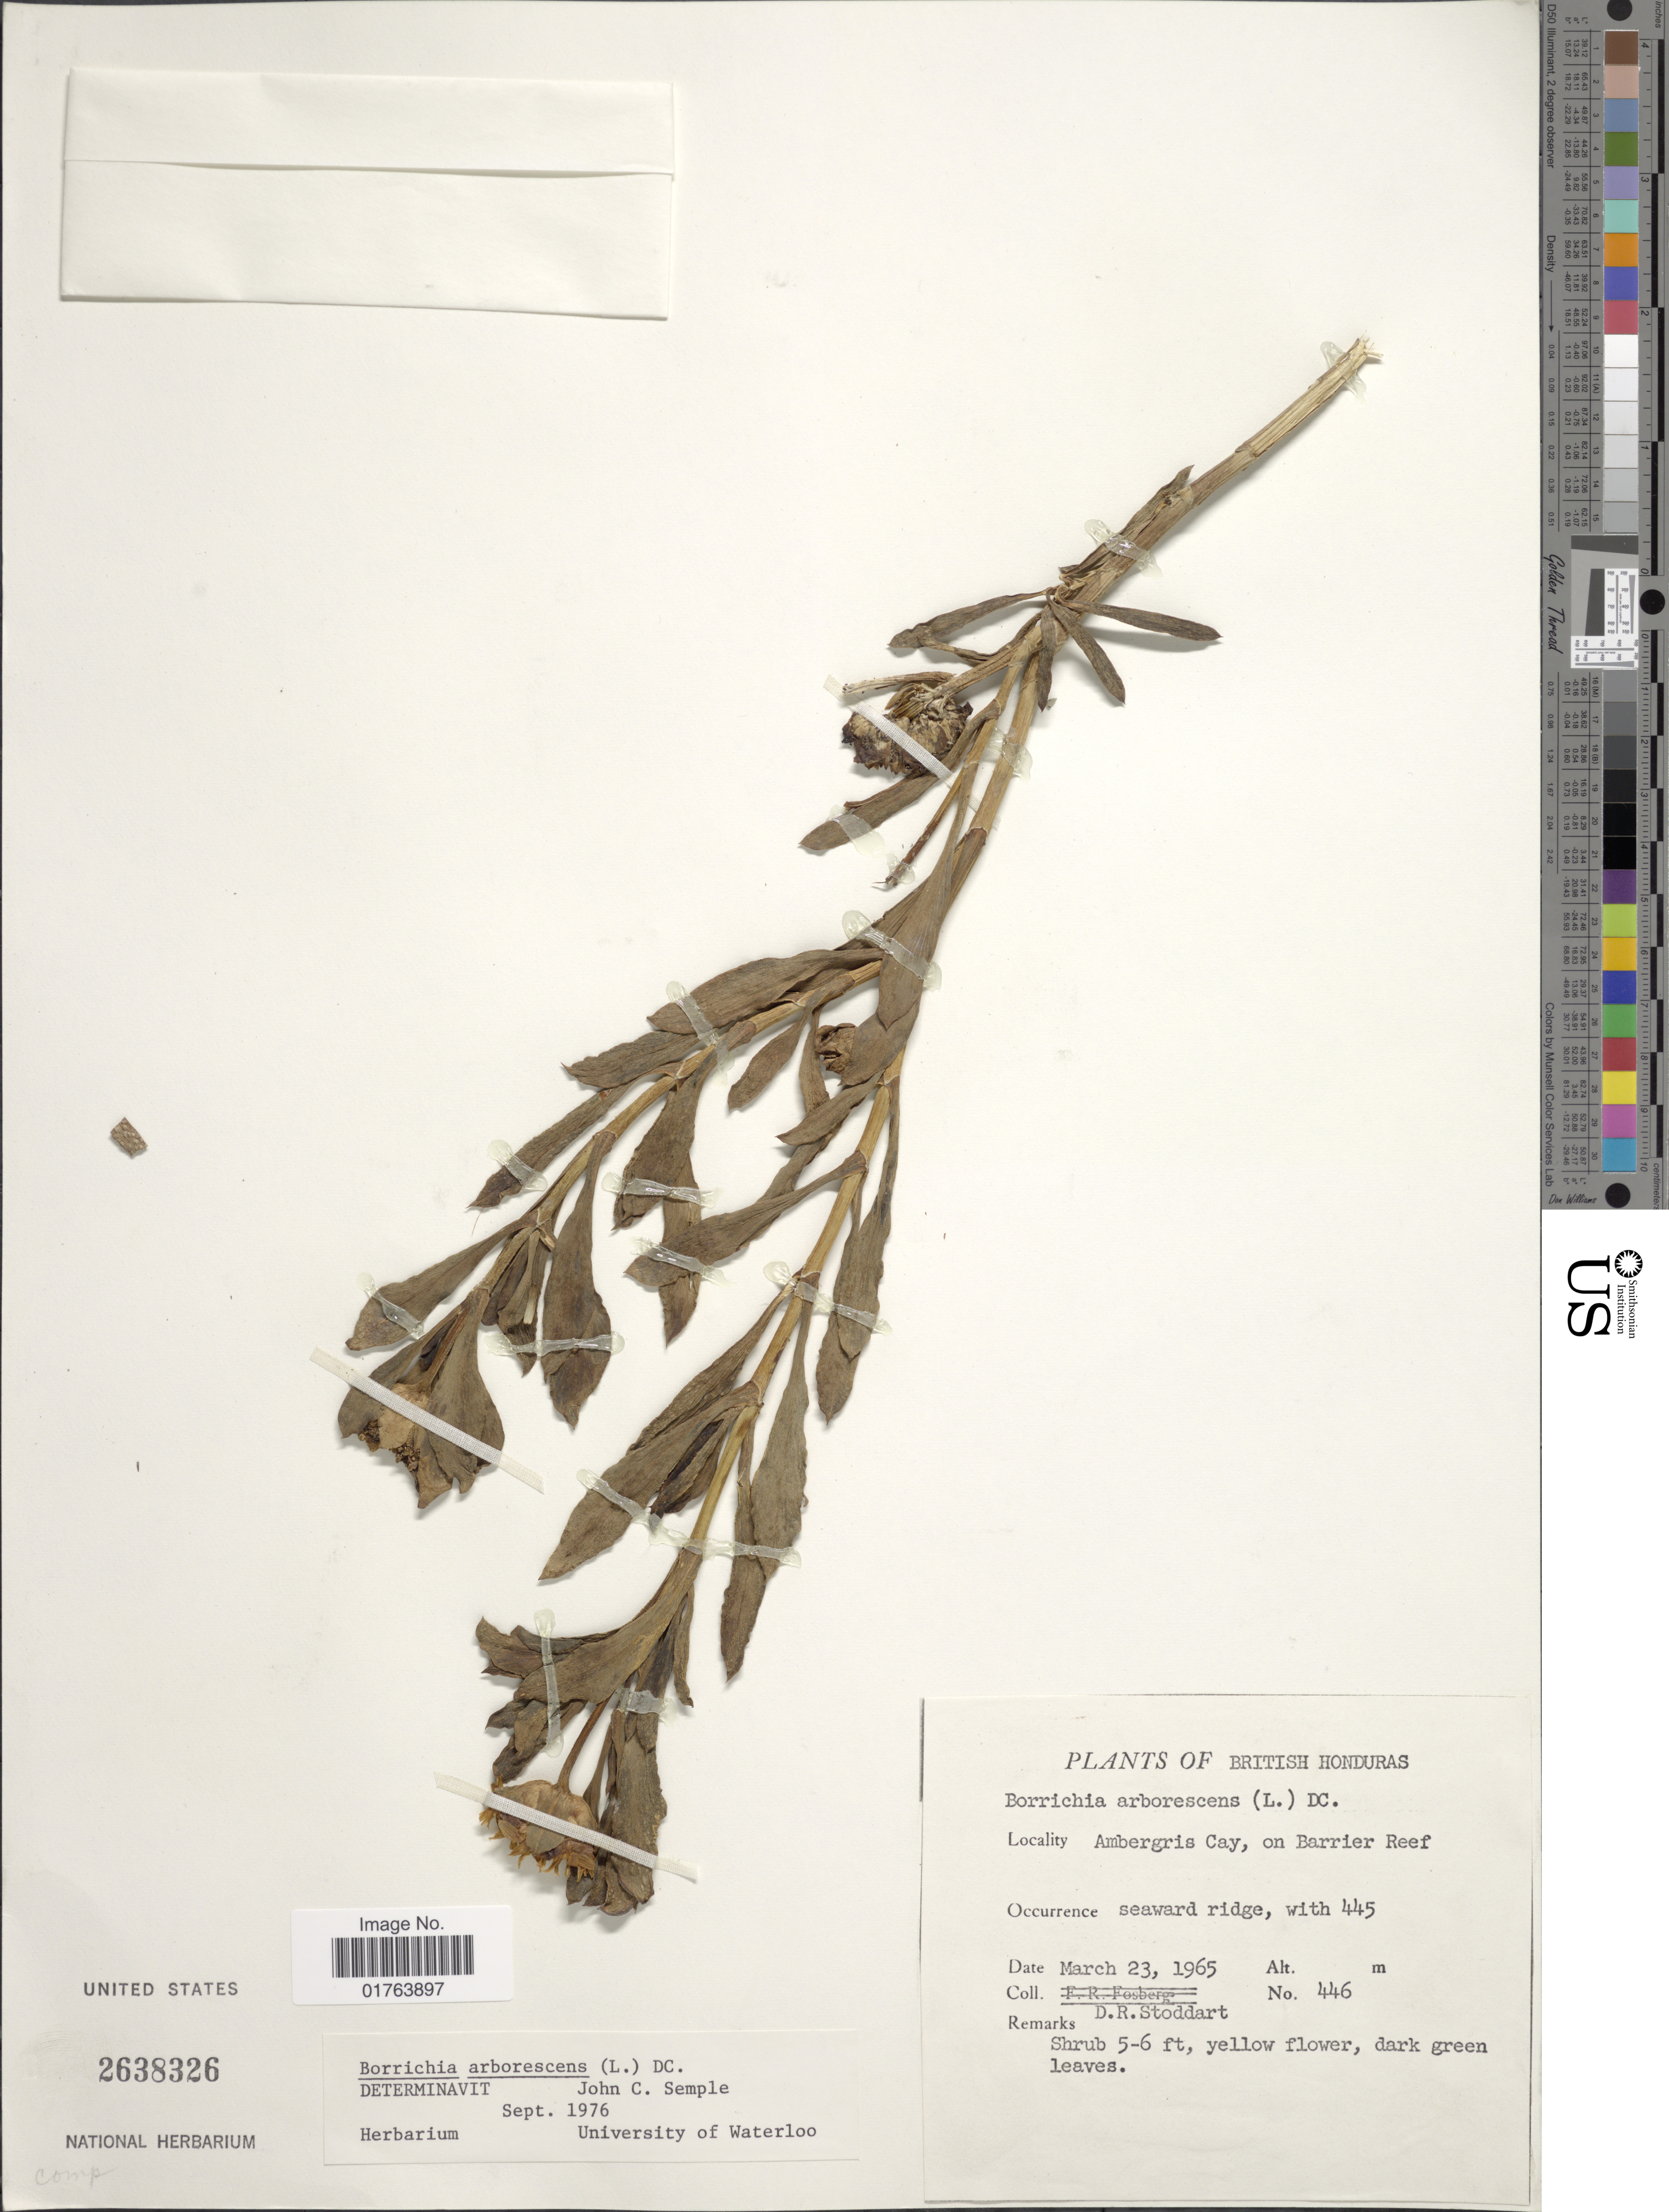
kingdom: Plantae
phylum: Tracheophyta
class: Magnoliopsida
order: Asterales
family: Asteraceae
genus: Borrichia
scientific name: Borrichia arborescens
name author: (L.) DC.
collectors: D. R. Stoddart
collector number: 446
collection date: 1965-03-23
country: Belize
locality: British Honduras, Ambergris Cay, on Barrier Reef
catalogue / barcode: US 2638326